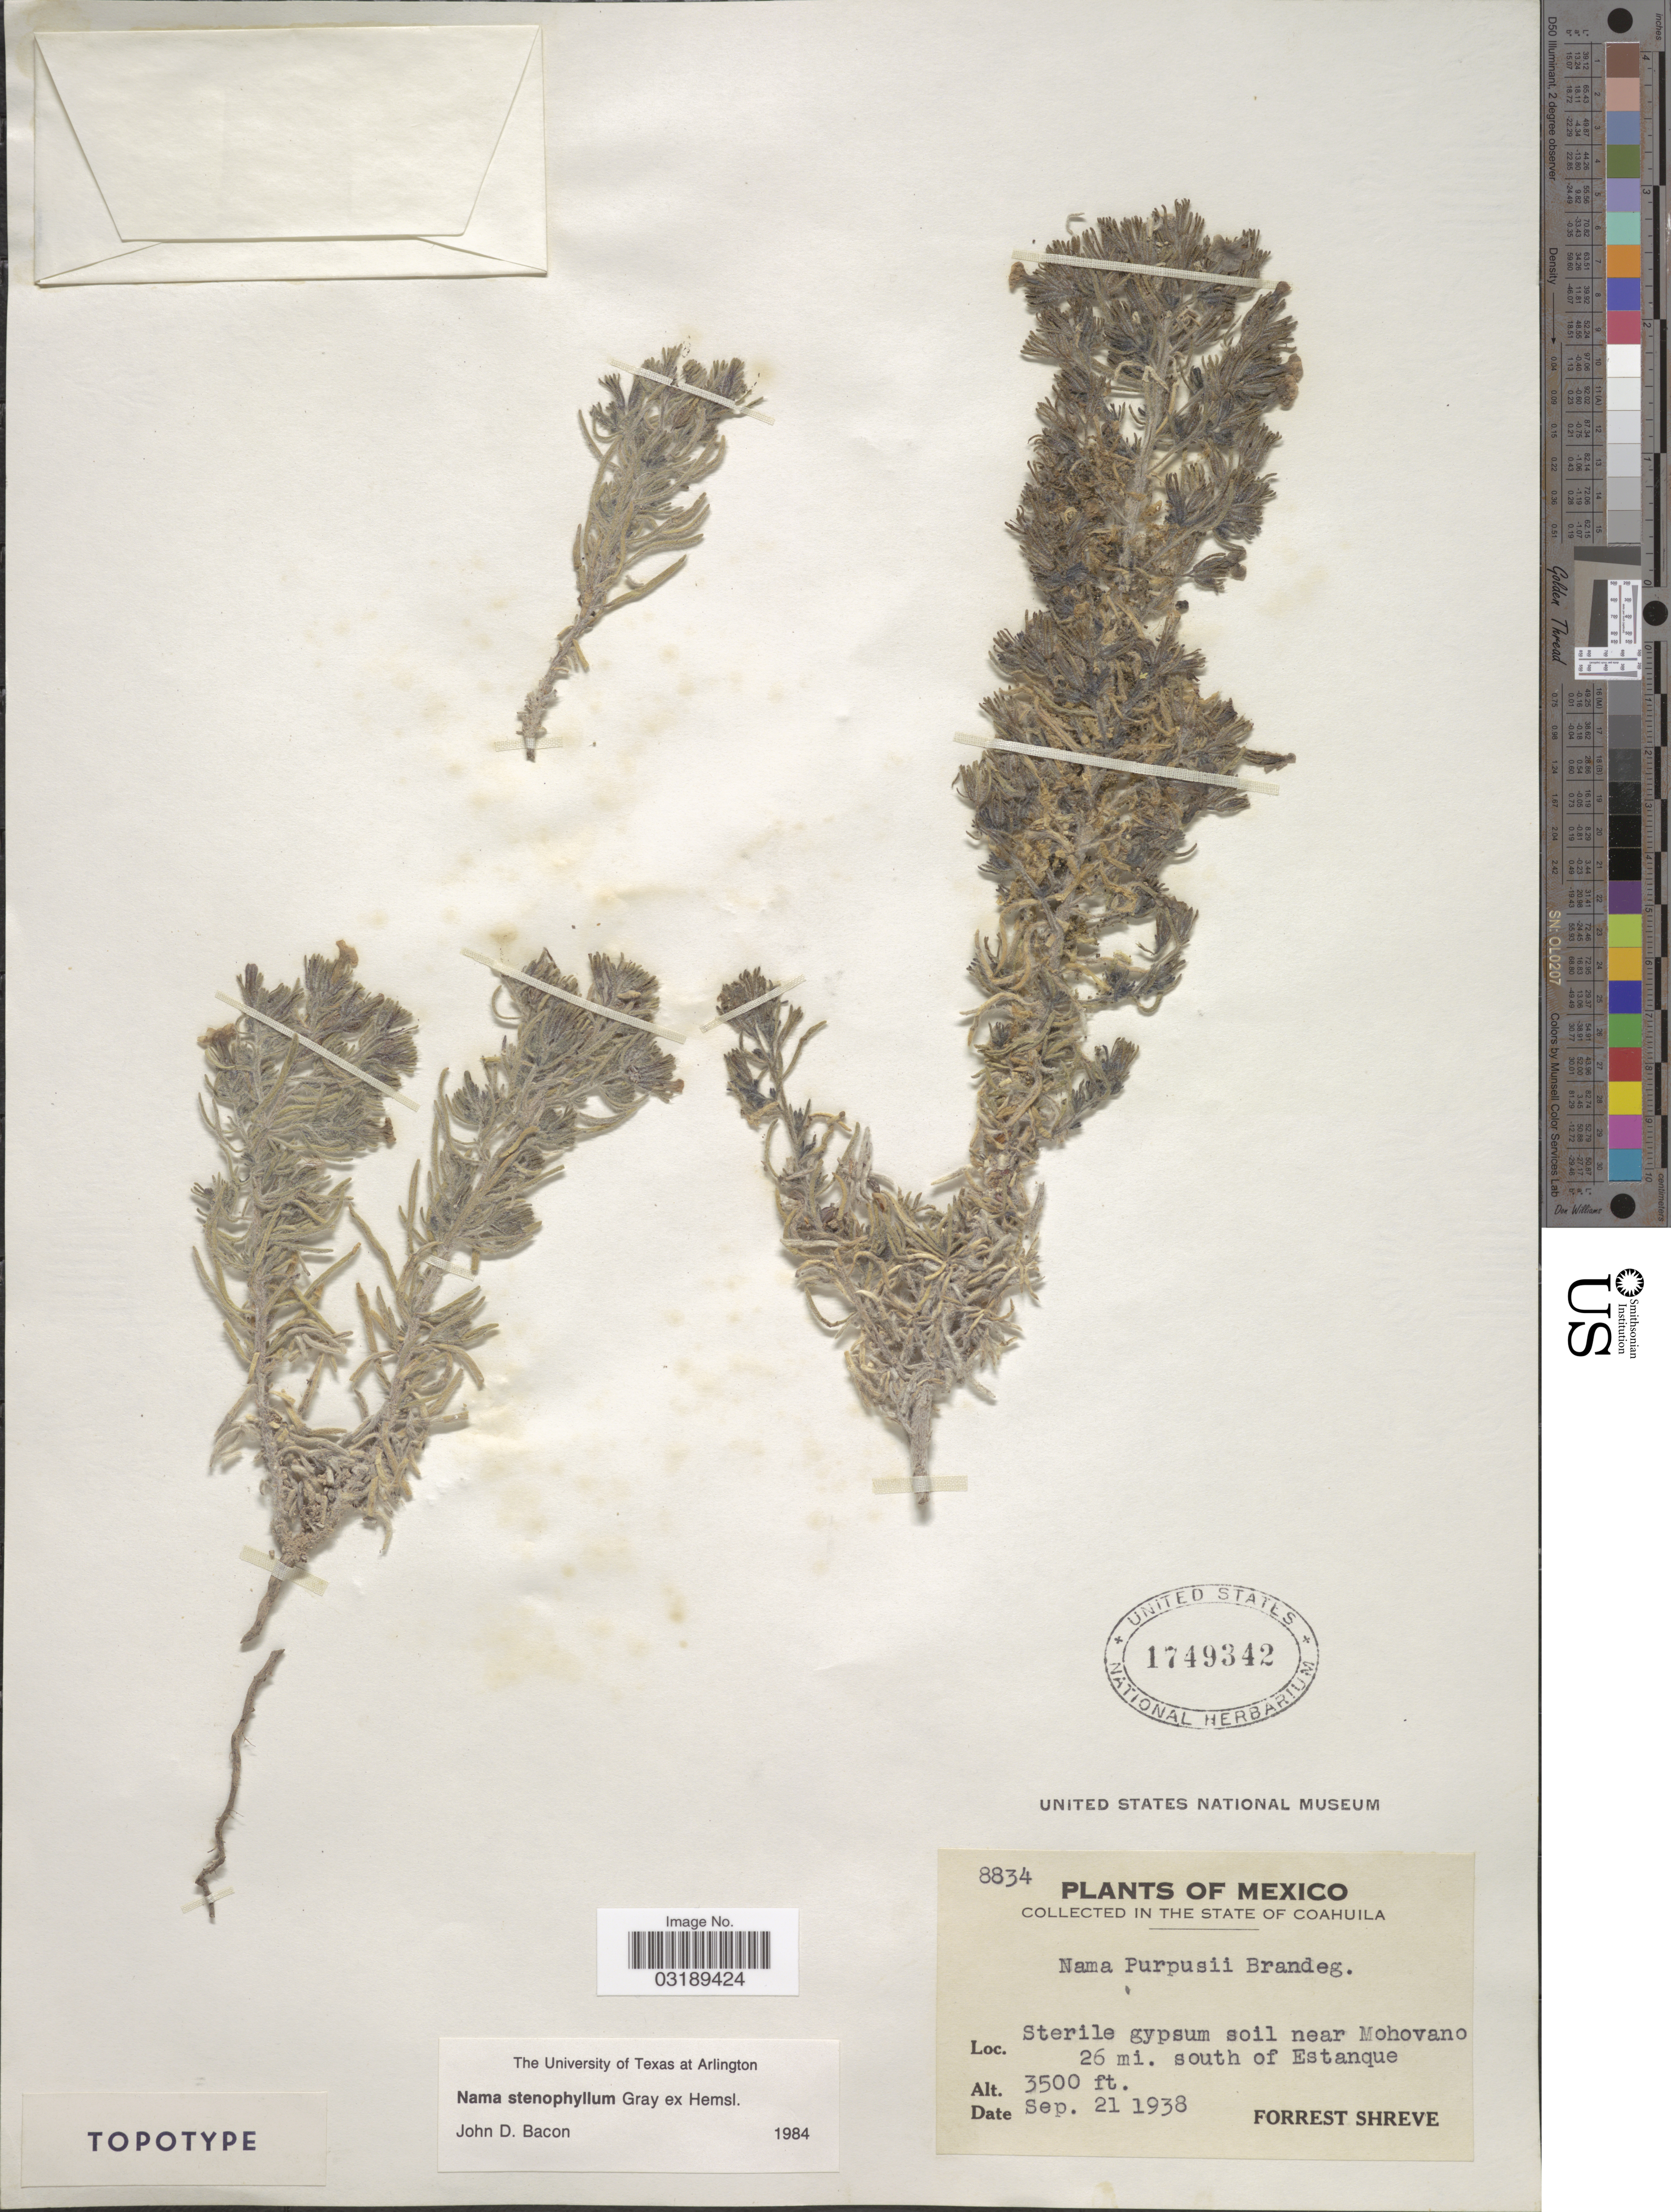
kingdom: Plantae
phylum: Tracheophyta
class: Magnoliopsida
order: Boraginales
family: Namaceae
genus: Nama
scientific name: Nama stenophylla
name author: A. Gray in Hemsl.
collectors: F. Shreve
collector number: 8834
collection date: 1938-09-21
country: Mexico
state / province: Coahuila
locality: Sterile gypsum soil near Mohovano, 26 mi. south of Estanque.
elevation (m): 1067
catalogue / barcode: US 1749342